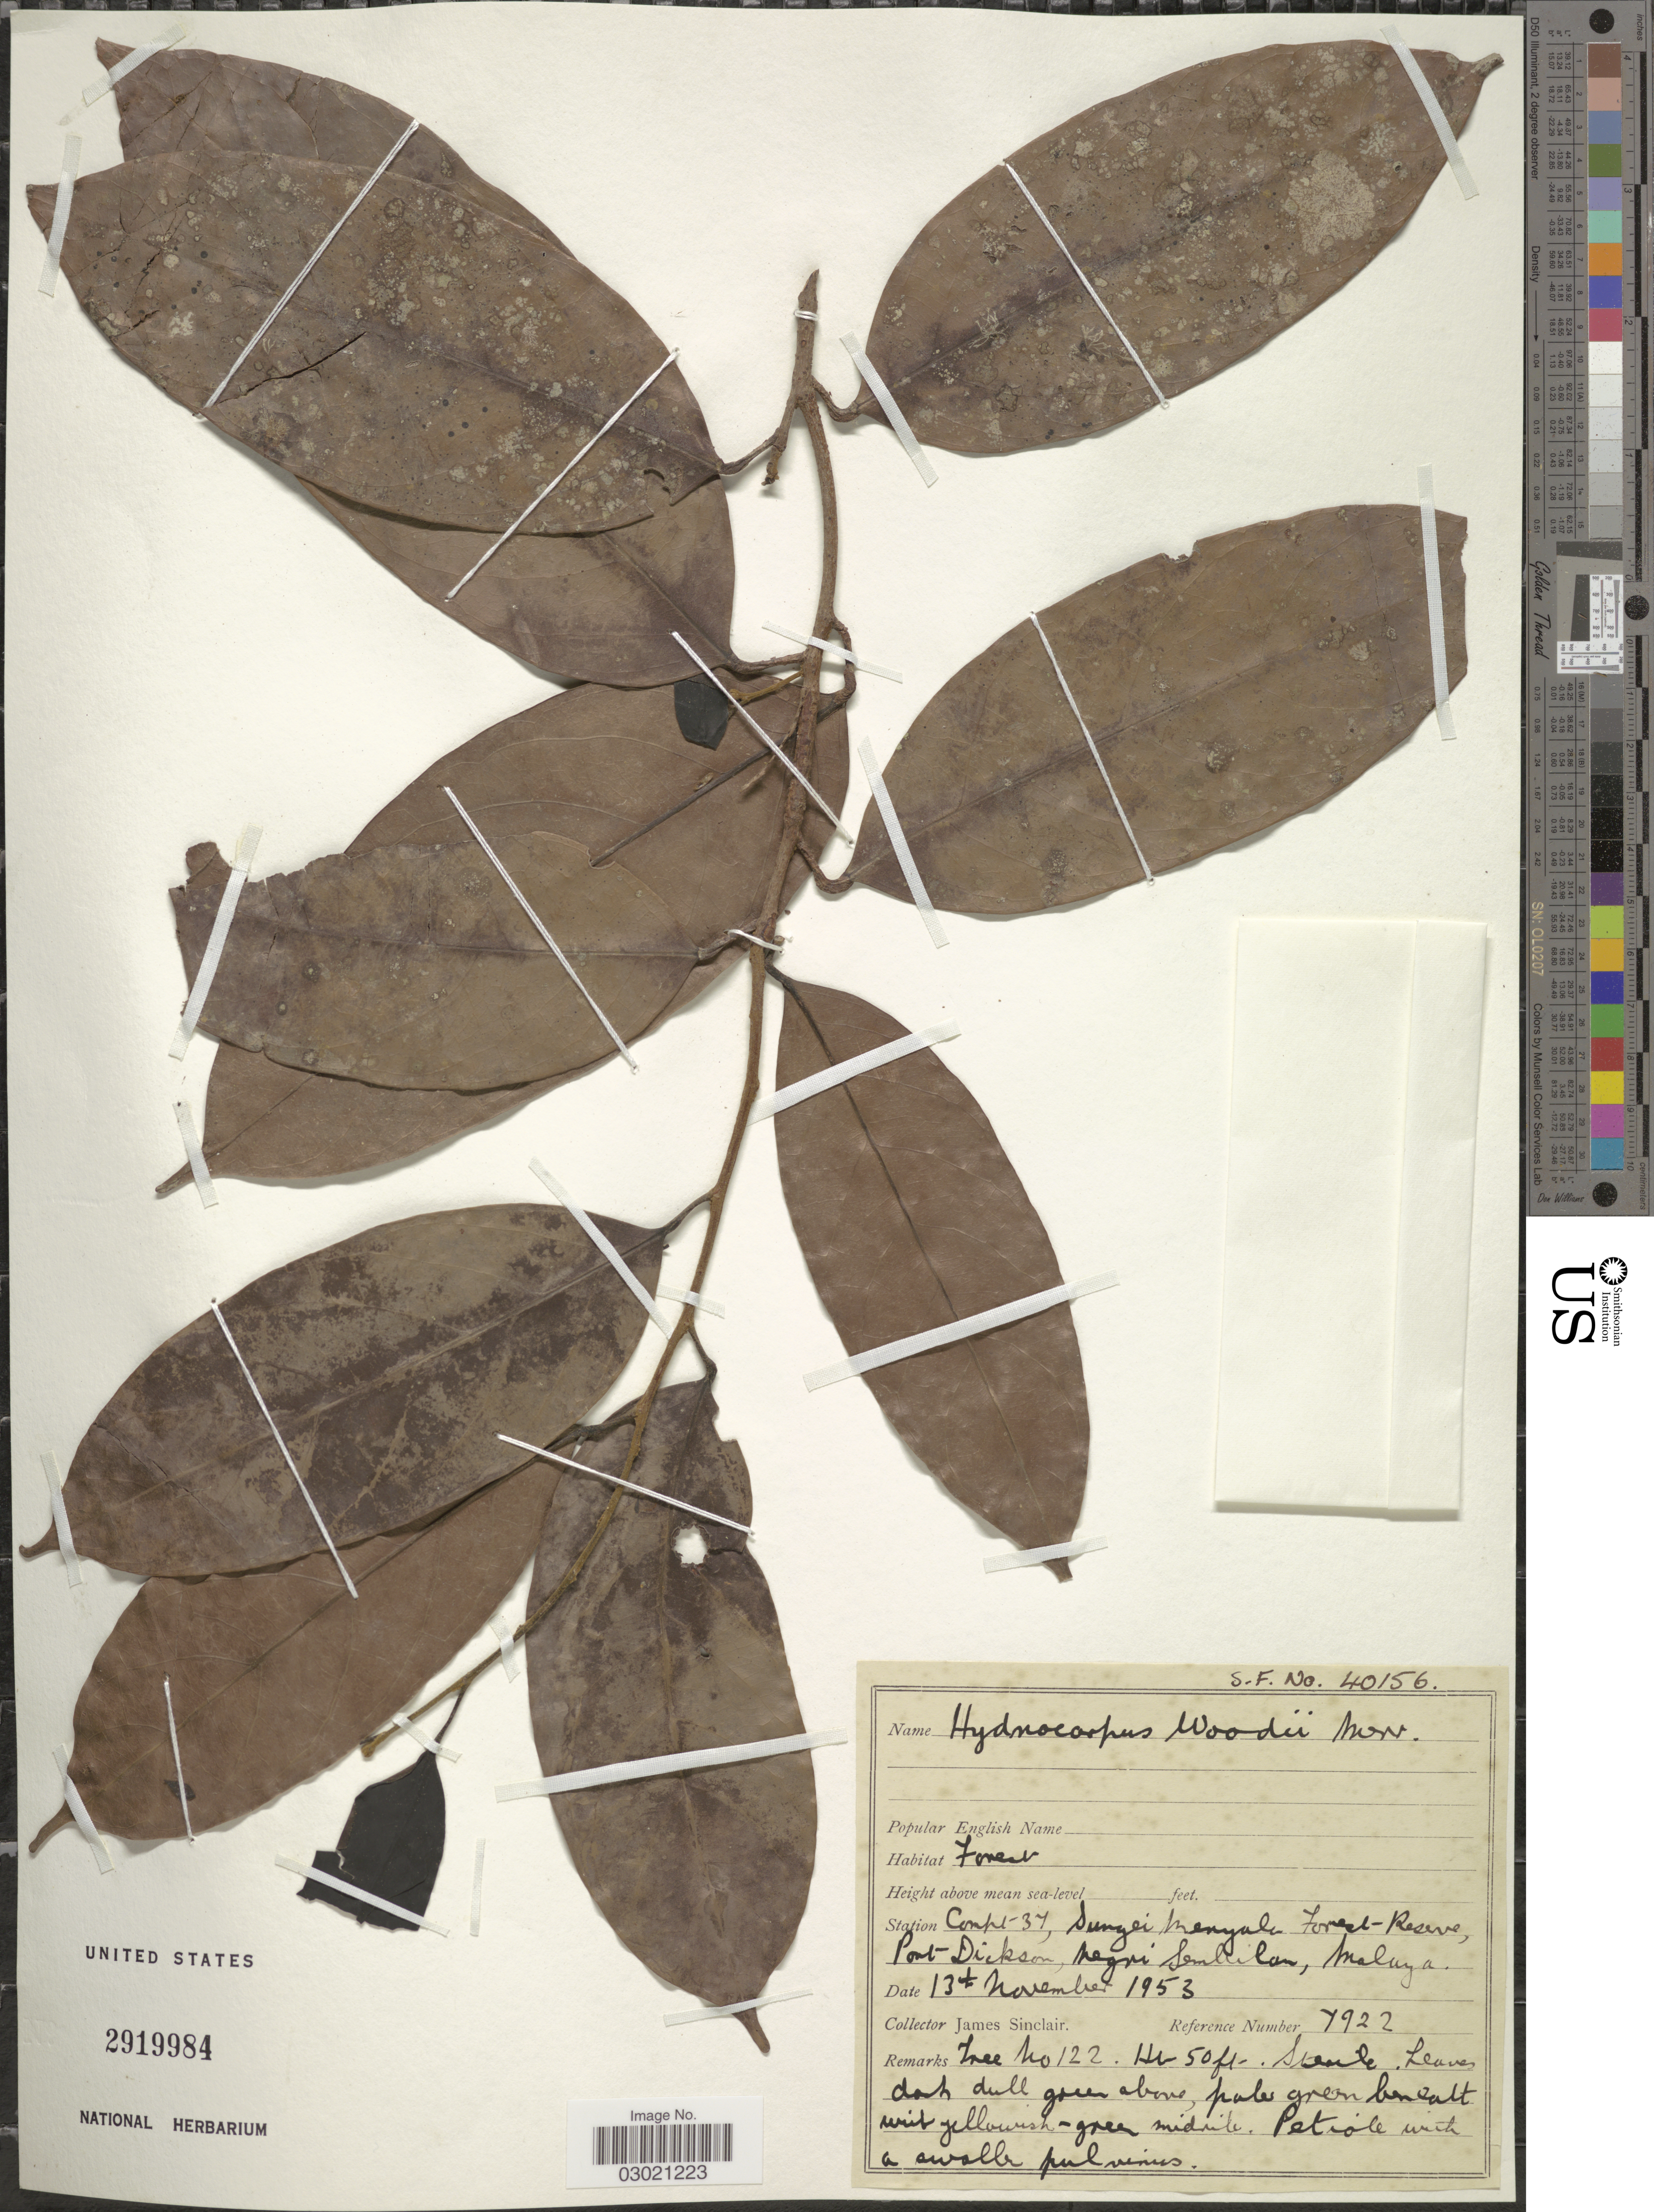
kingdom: Plantae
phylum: Tracheophyta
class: Magnoliopsida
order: Malpighiales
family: Achariaceae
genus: Hydnocarpus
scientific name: Hydnocarpus woodii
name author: Merr.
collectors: J. Sinclair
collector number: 7922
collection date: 1953-11-13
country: Malaysia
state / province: Negeri Sembilan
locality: Station Compt-37, Sungei Menyala. Forest-Reserve, Port-Dickson, Negri Sembilan, Malaya.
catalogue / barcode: US 2919984